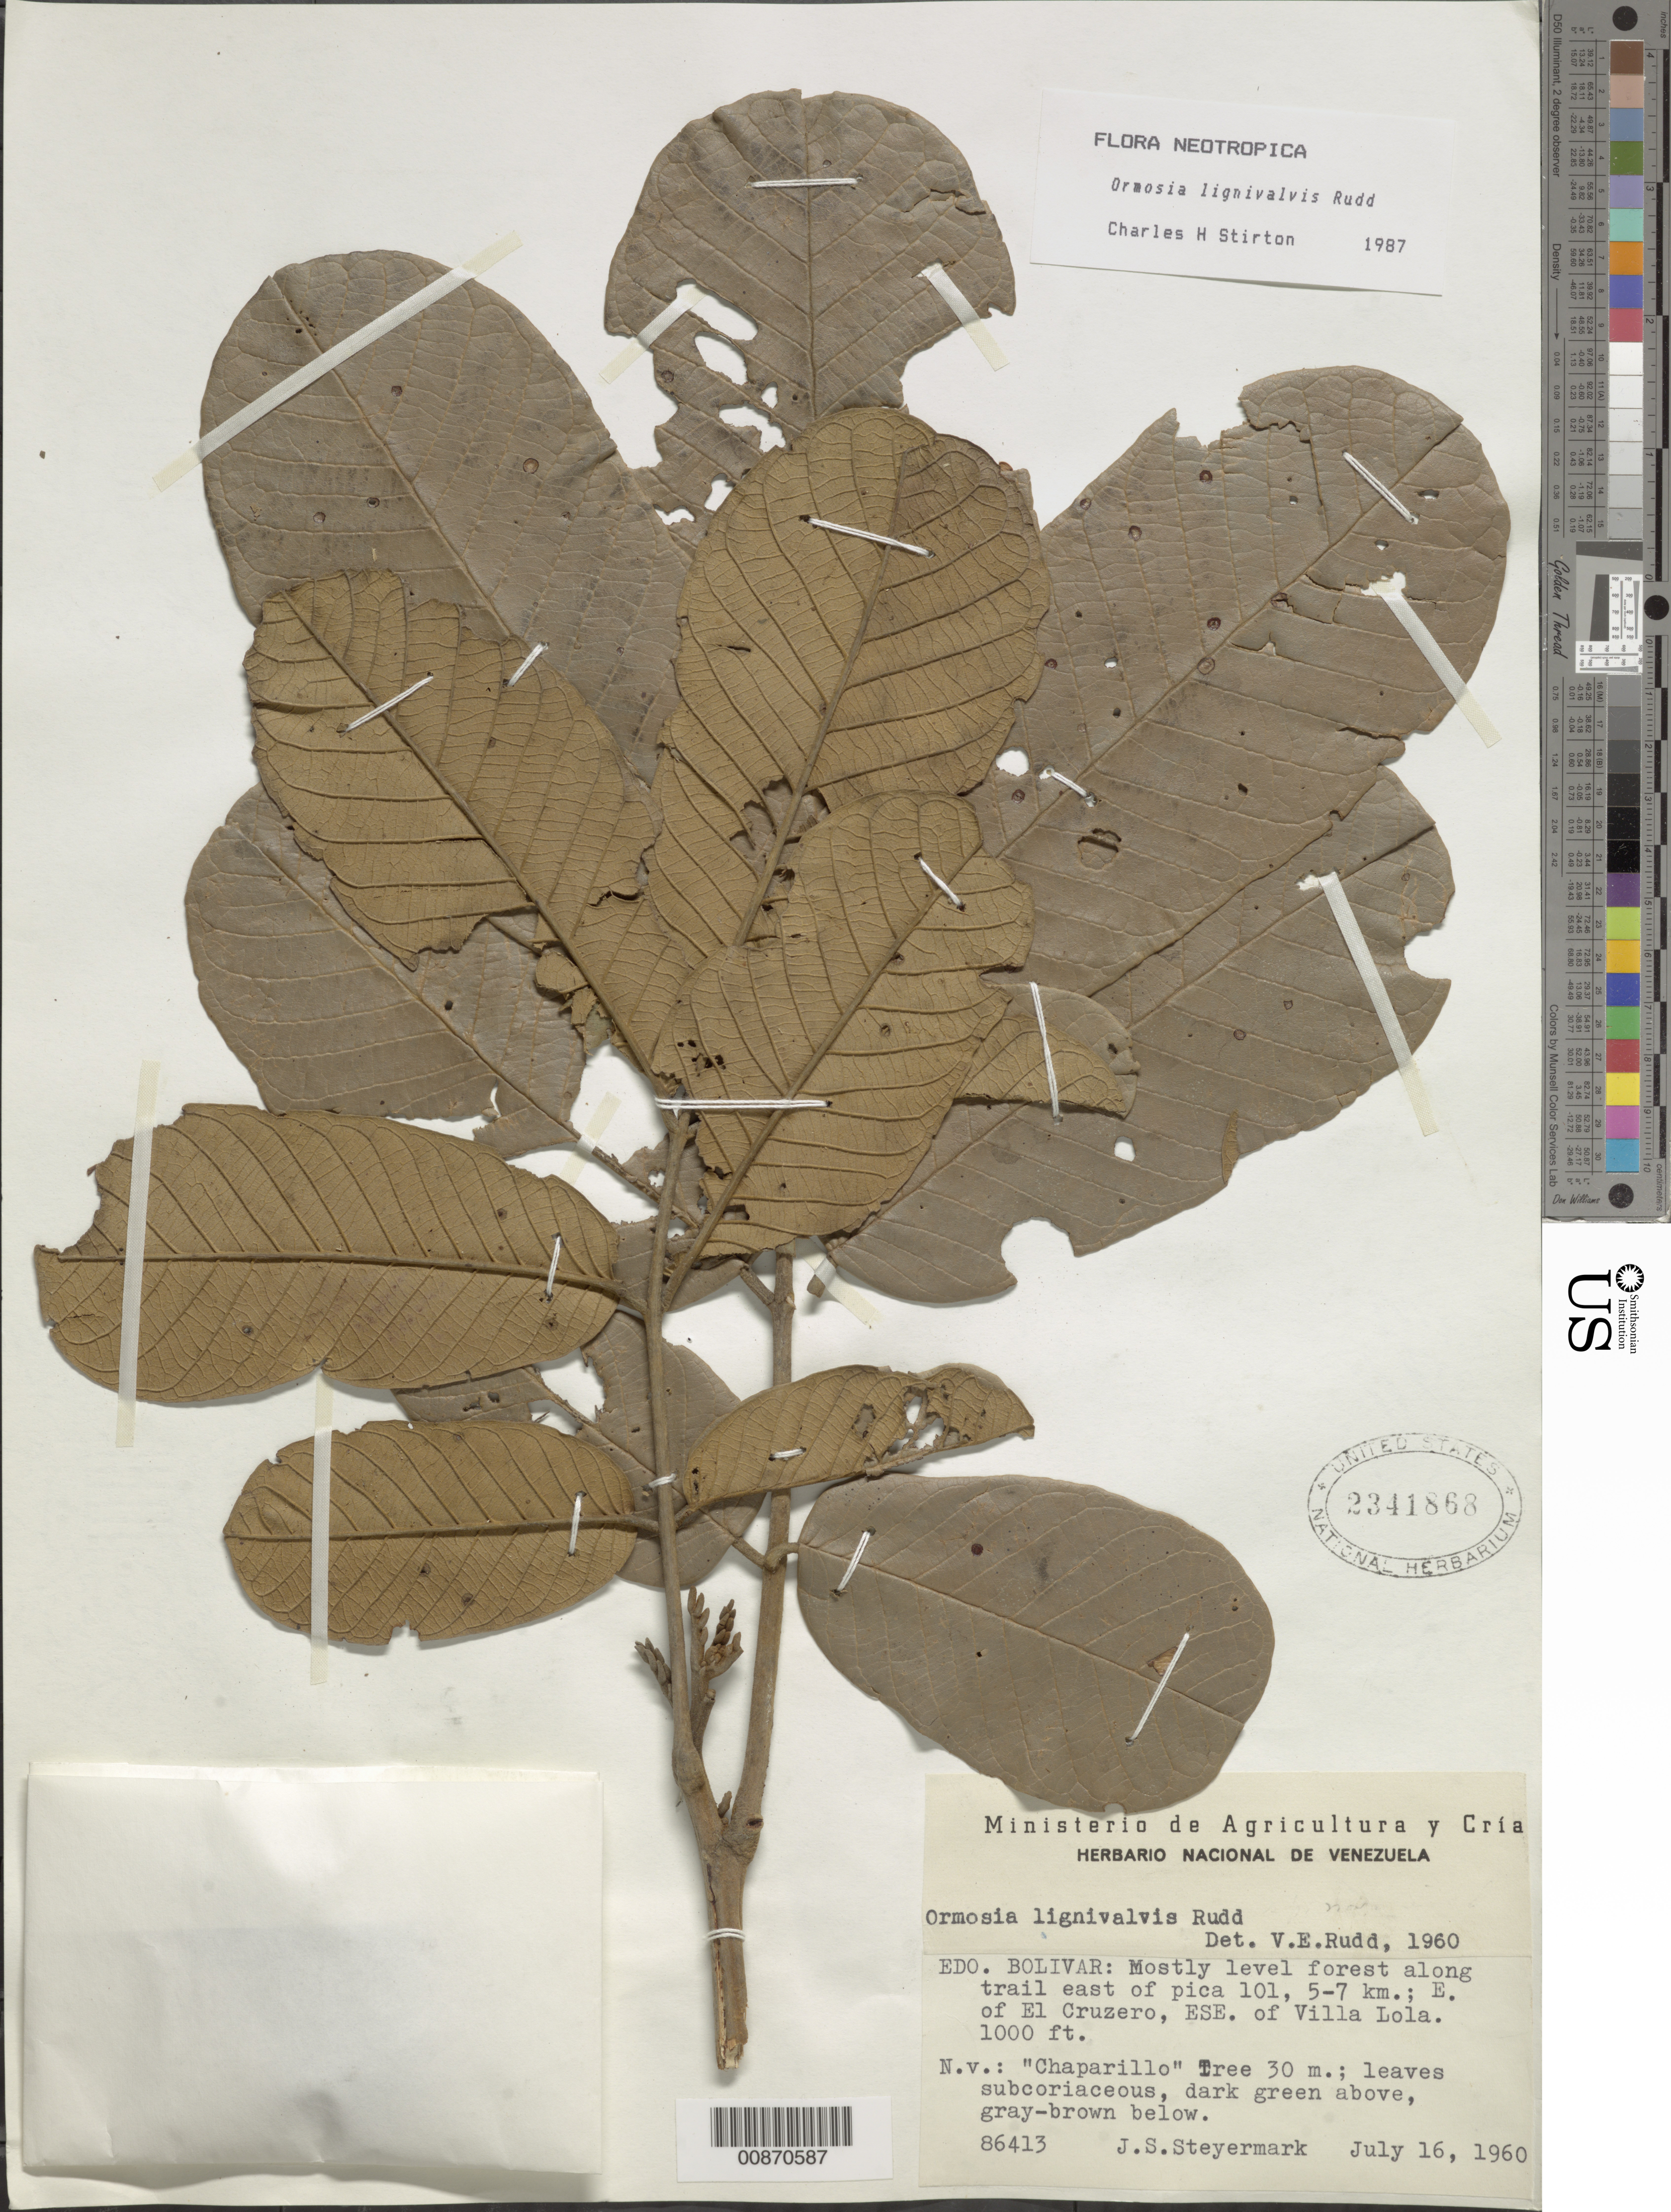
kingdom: Plantae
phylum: Tracheophyta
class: Magnoliopsida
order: Fabales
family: Fabaceae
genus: Ormosia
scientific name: Ormosia lignivalvis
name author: Rudd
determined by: Stirton, Charles H.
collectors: J. Steyermark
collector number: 86413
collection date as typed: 16-Jul-60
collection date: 1960-07-16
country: Venezuela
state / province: Bolívar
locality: Altiplanicie de Nuria, trail E of pk 101, 5-7 km E of El Cruzero, ESE of Villa Lola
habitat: Mostly level forest along trail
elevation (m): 305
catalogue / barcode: US 2341868